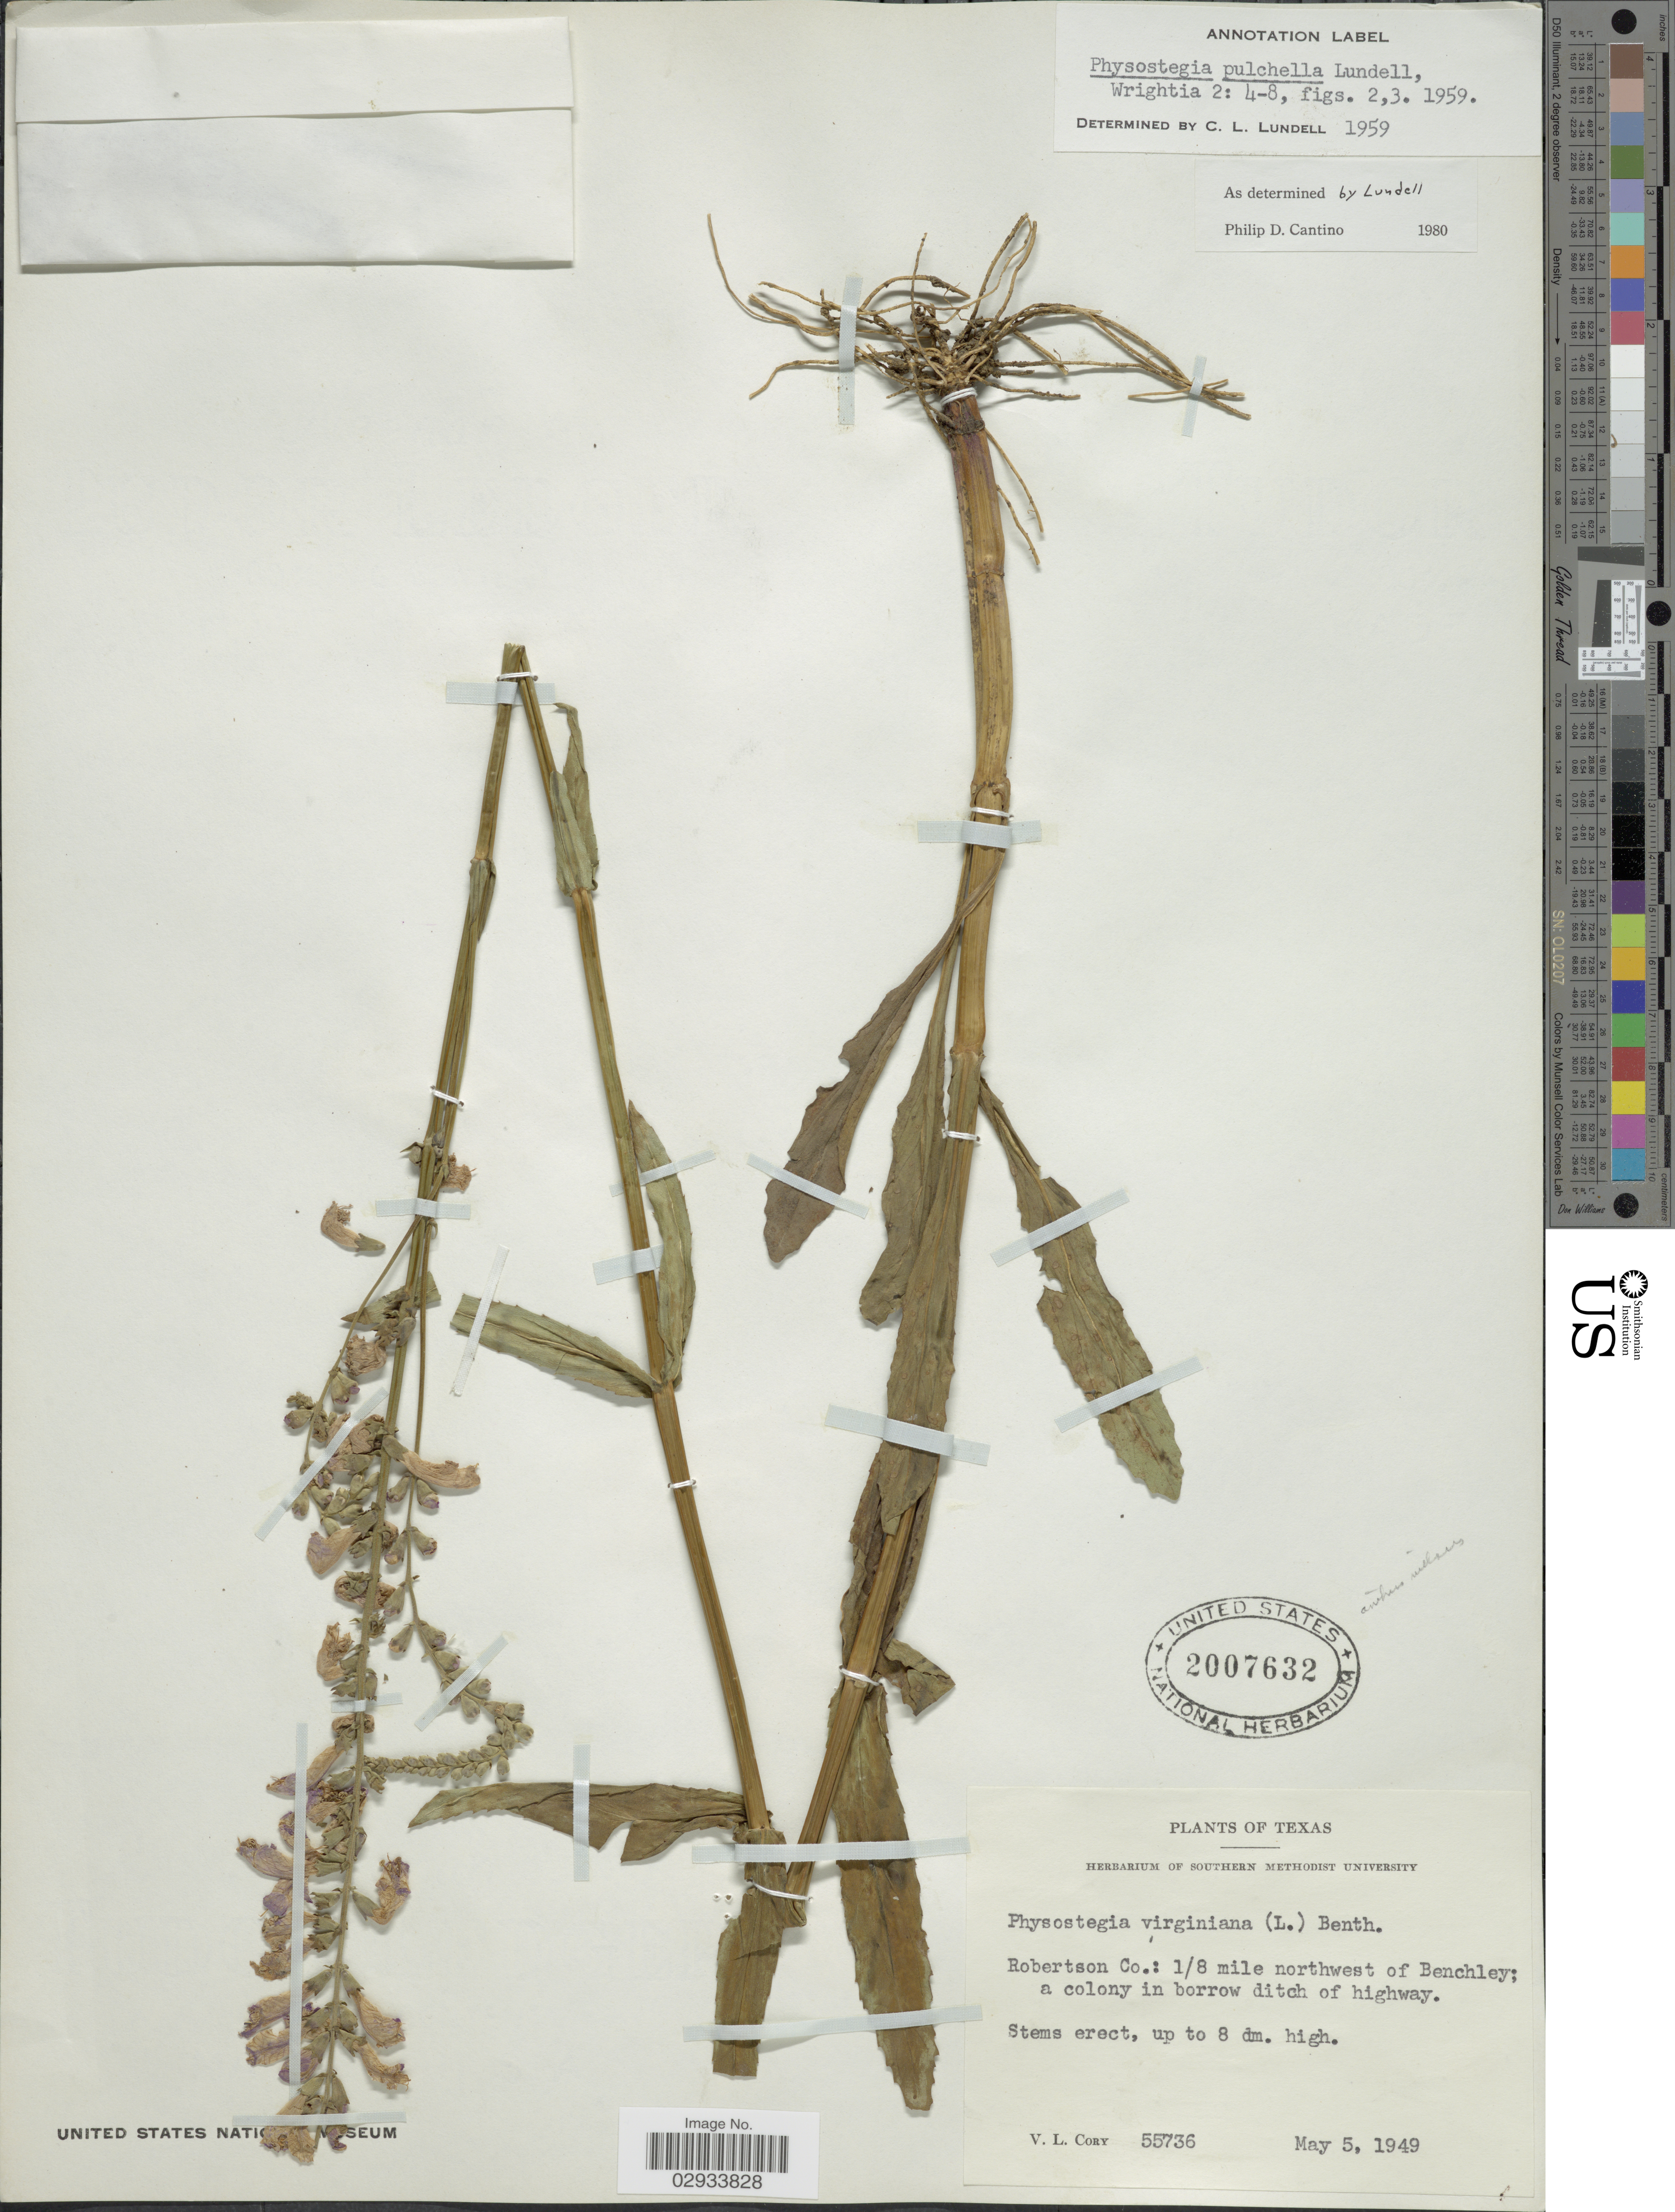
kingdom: Plantae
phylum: Tracheophyta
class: Magnoliopsida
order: Lamiales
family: Lamiaceae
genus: Physostegia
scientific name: Physostegia pulchella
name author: Lundell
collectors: V. Cory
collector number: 55736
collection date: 1949-05-05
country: United States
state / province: Texas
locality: Robertson Co.: 1/8 mile northwest of Benchley; a colony in borrow ditch of highway.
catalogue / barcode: US 2007632